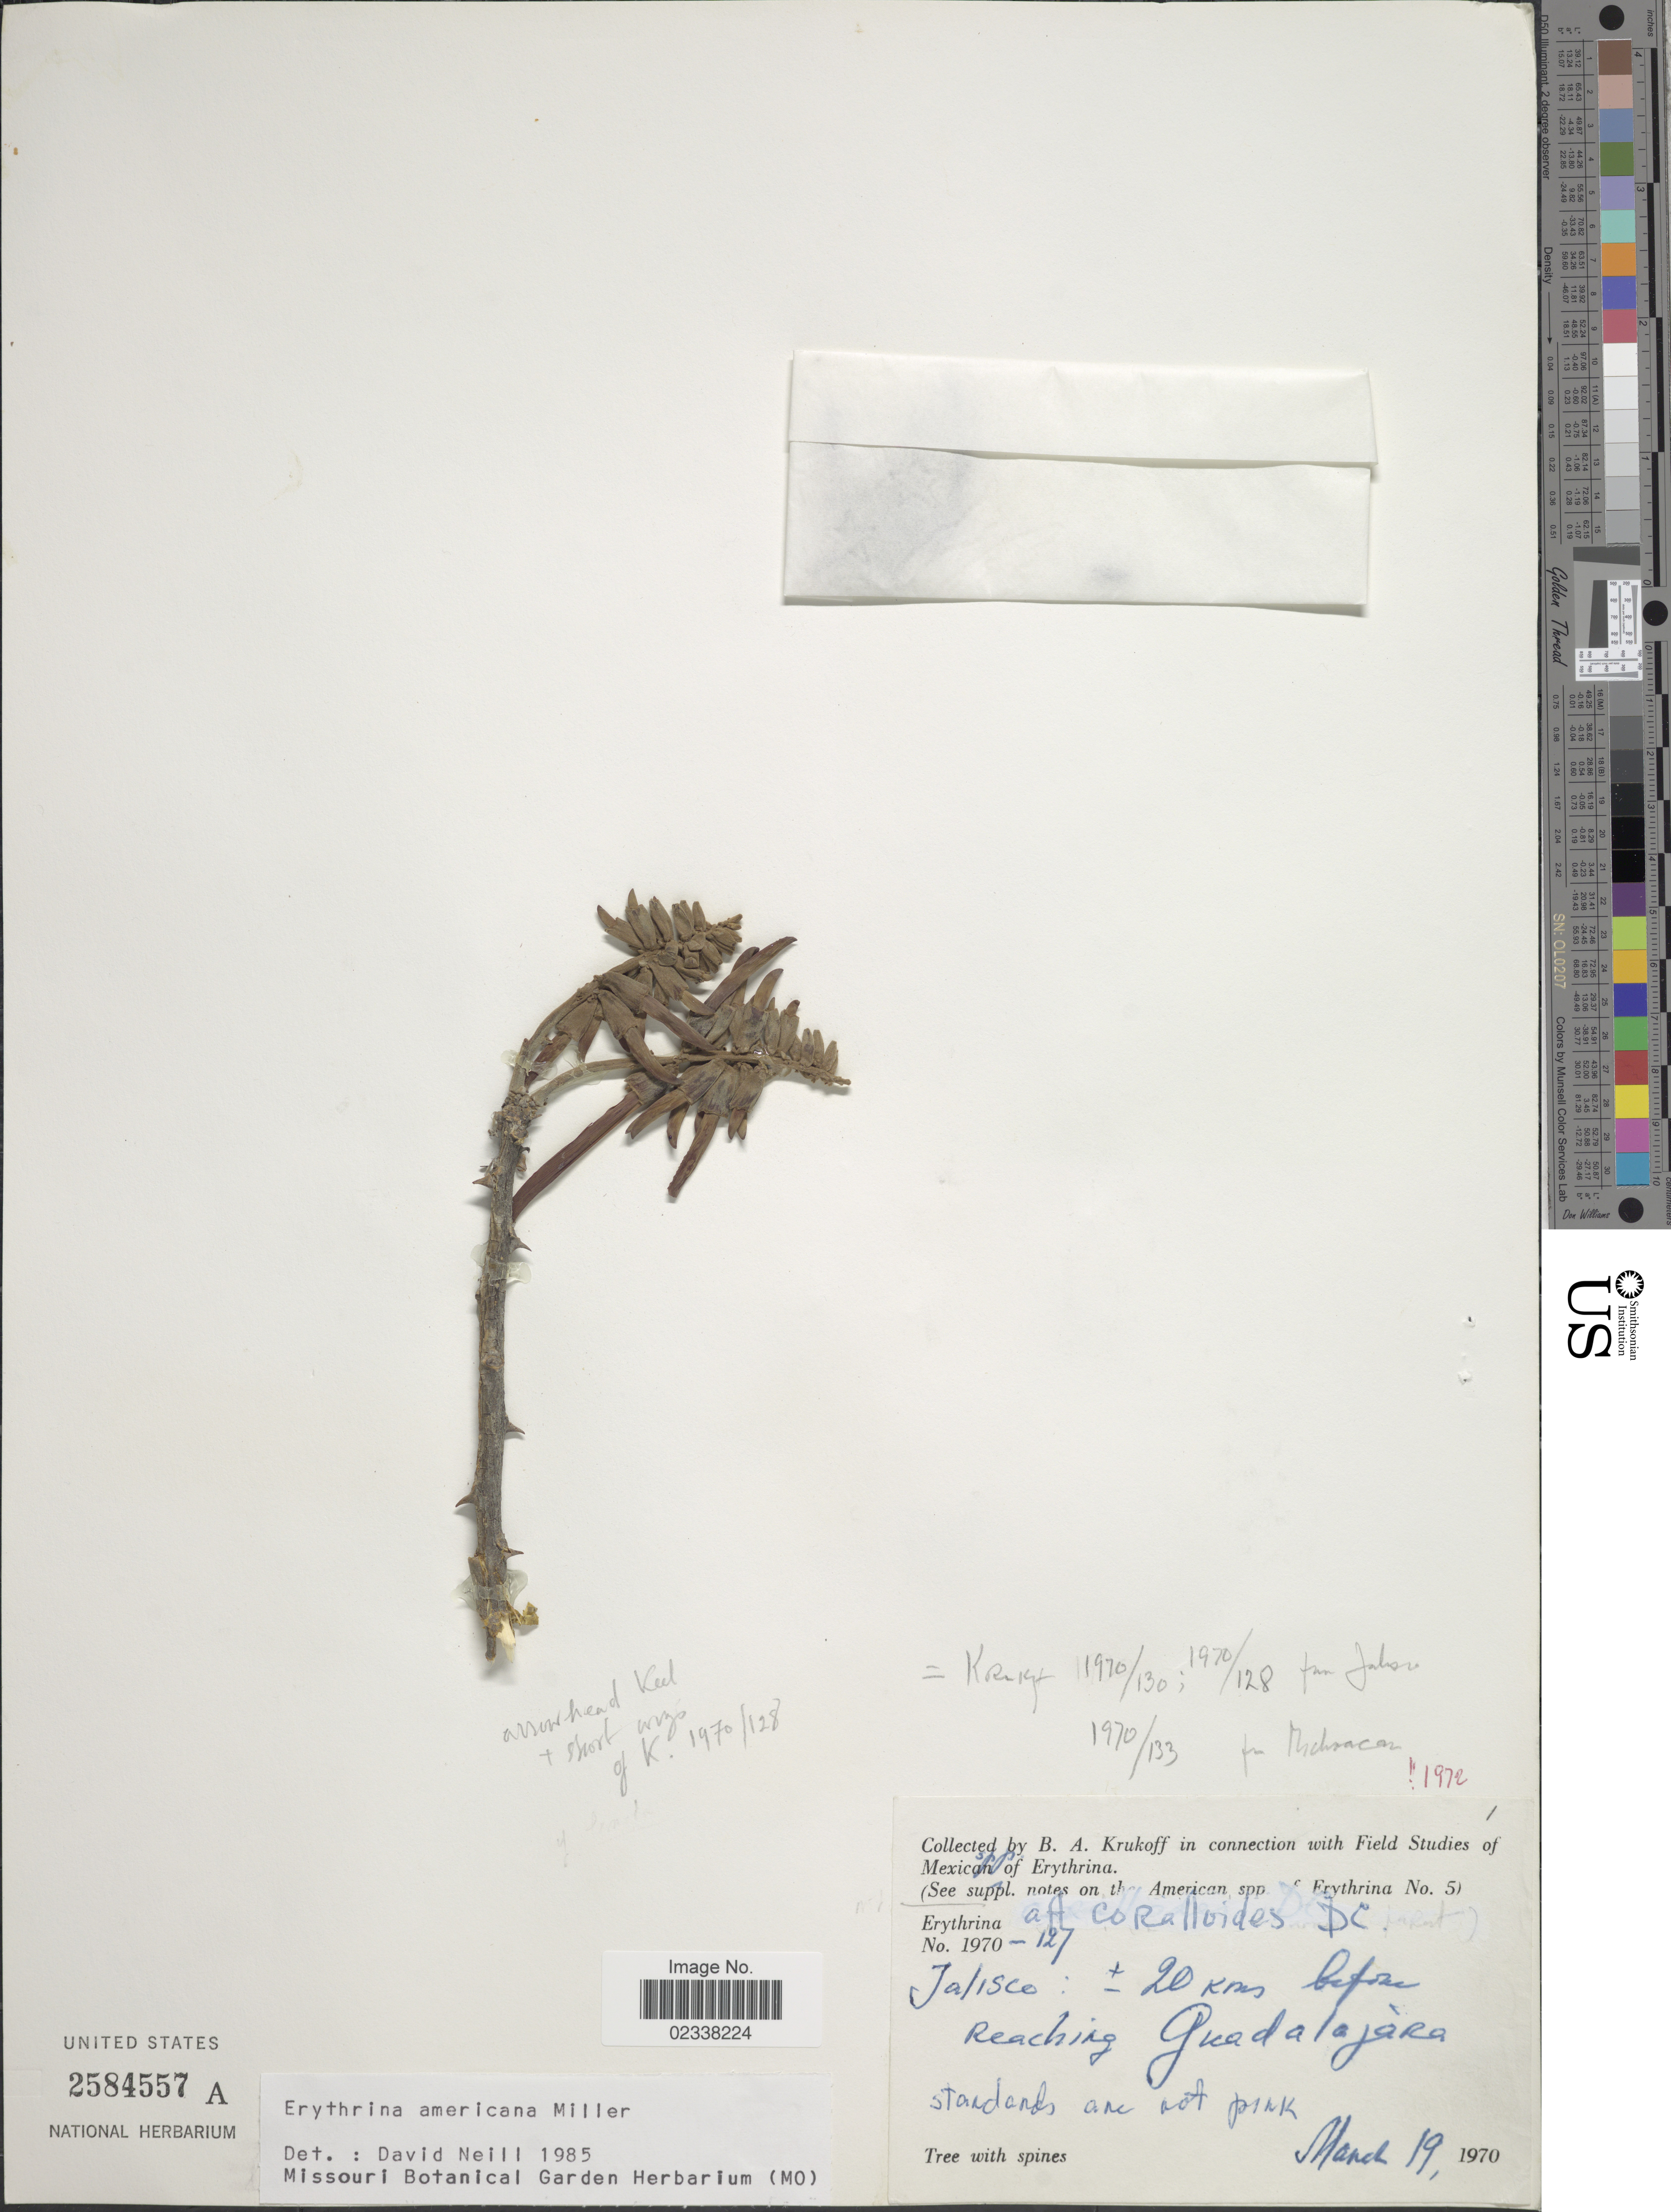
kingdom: Plantae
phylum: Tracheophyta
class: Magnoliopsida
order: Fabales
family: Fabaceae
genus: Erythrina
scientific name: Erythrina americana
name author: Mill.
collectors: B. A. Krukoff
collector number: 1970-127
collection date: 1970-03-19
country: Mexico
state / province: Jalisco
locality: ± 20 kms before reaching Guadalajara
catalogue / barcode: US 2584557A